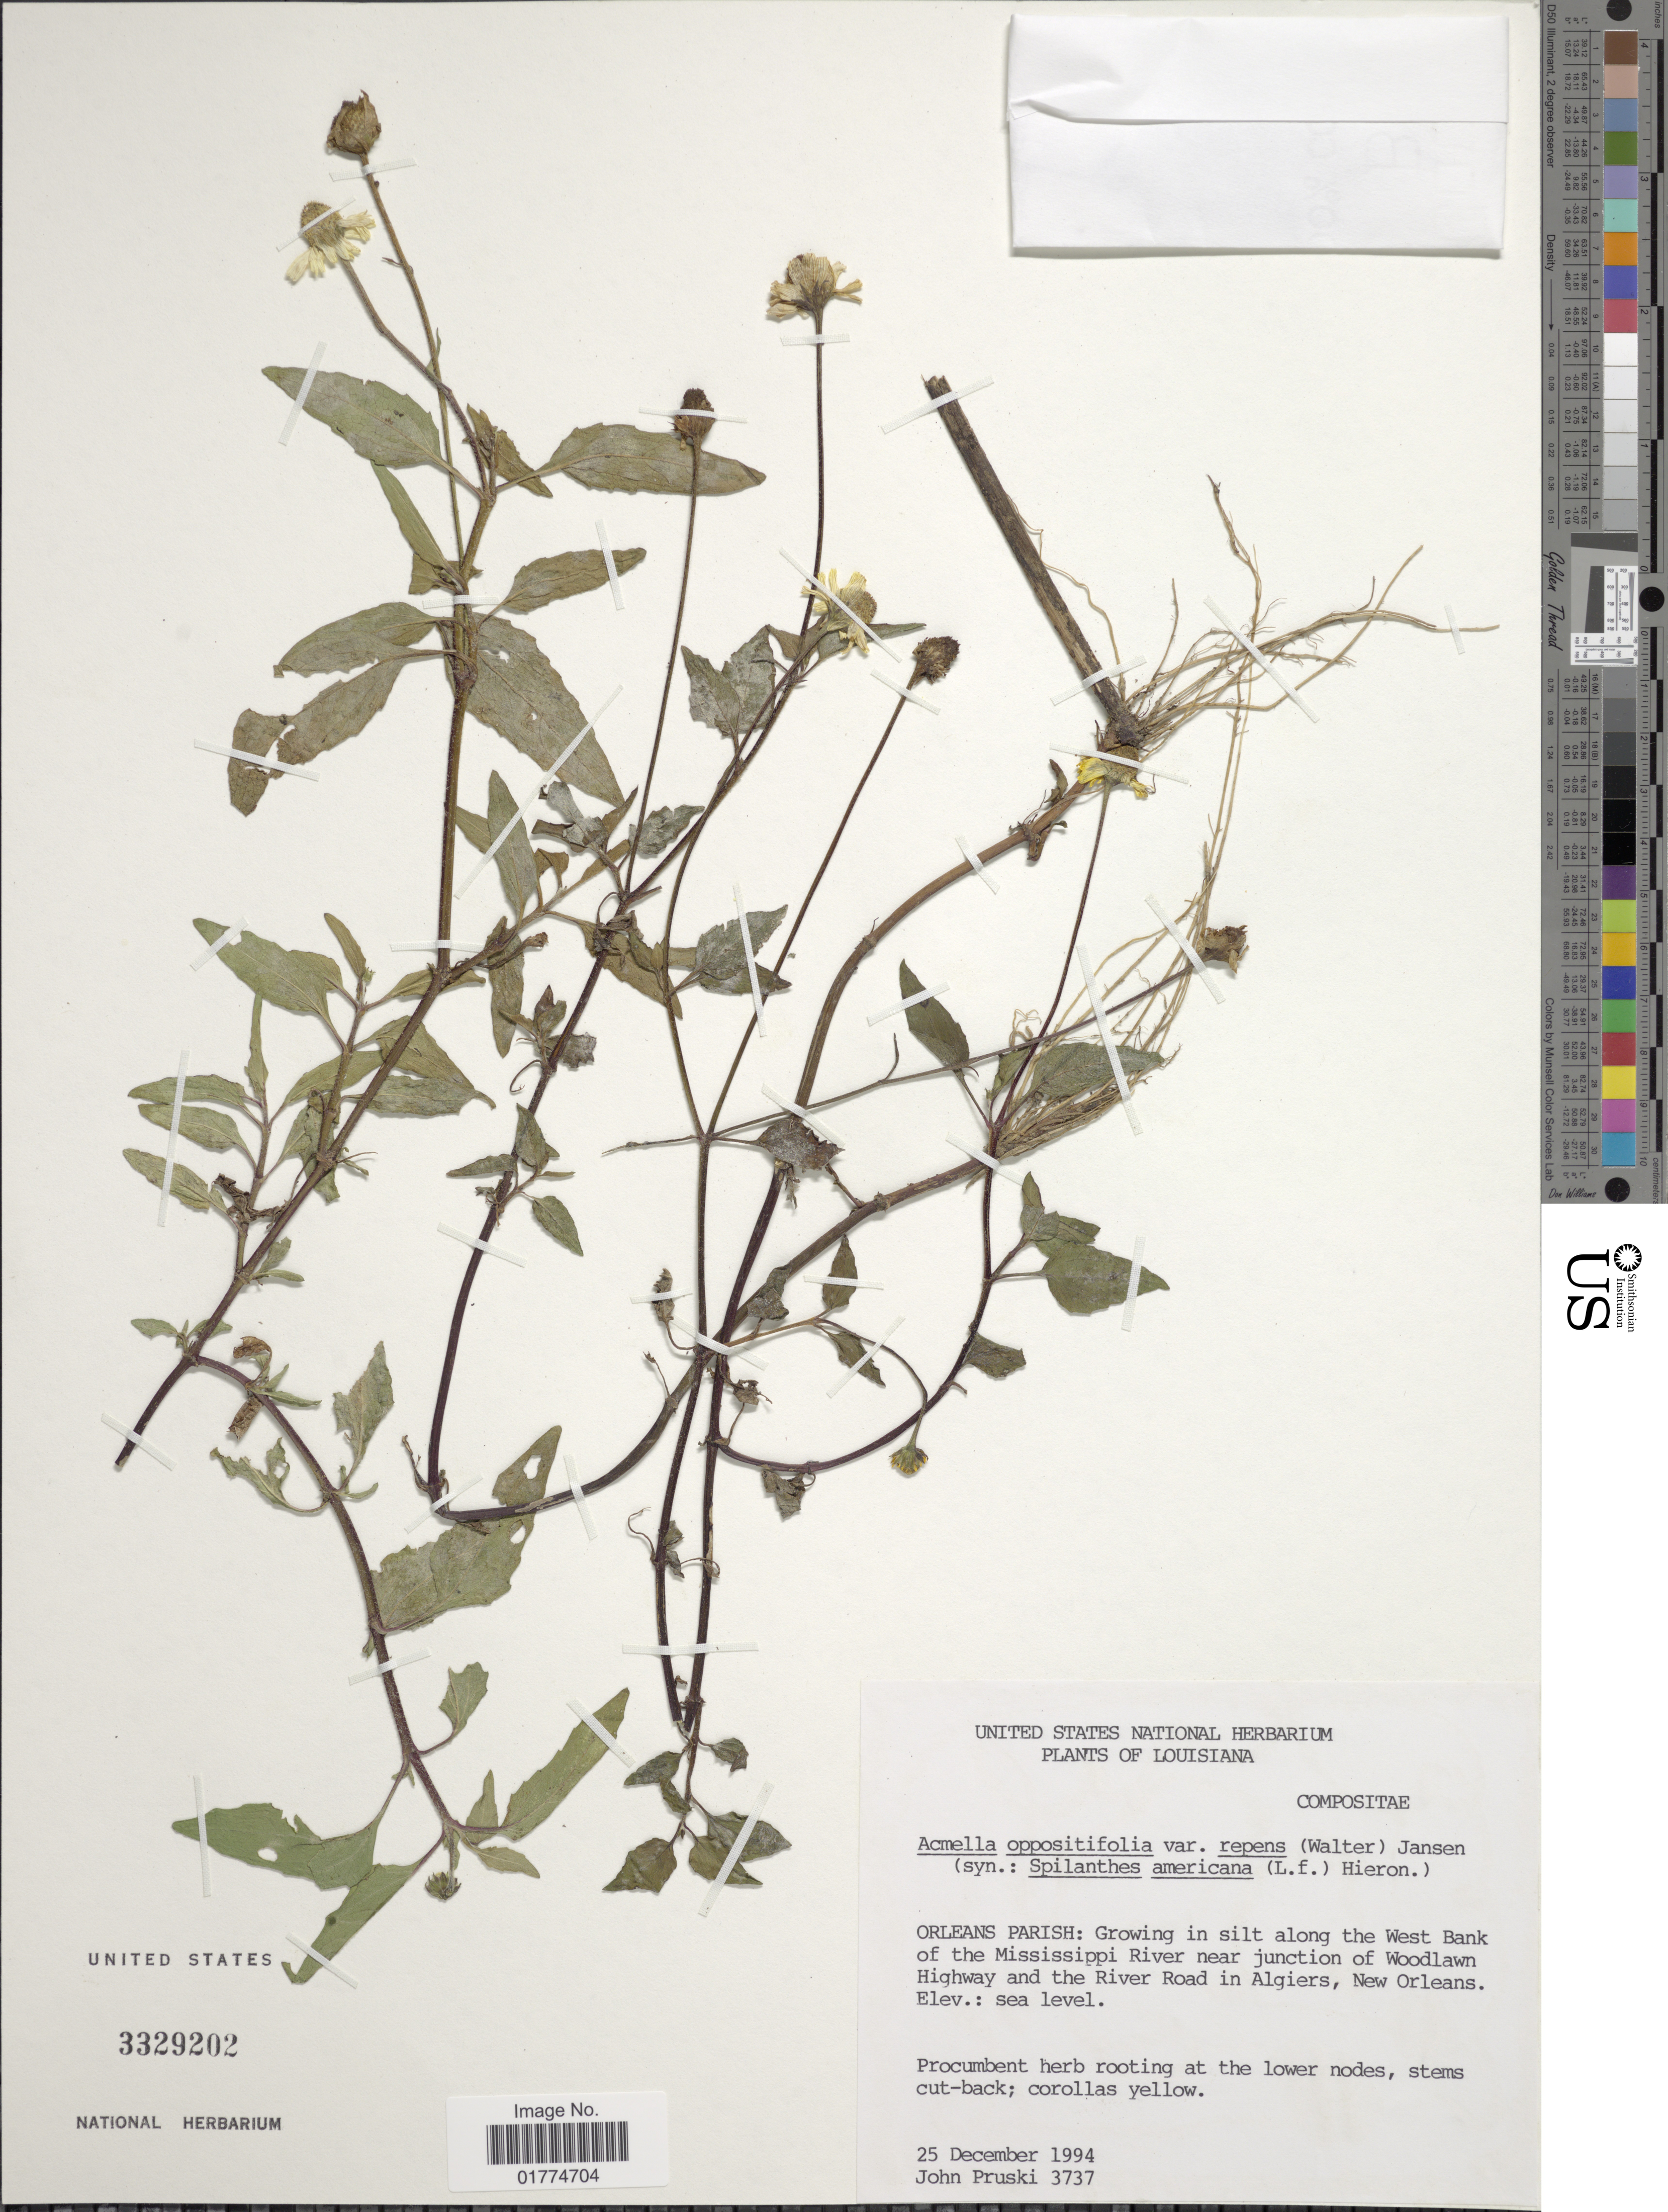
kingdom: Plantae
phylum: Tracheophyta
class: Magnoliopsida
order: Asterales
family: Asteraceae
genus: Acmella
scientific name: Acmella oppositifolia var. repens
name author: (Walter) R.K. Jansen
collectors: J. F. Pruski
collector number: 3737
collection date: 1994-12-25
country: United States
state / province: Louisiana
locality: Orleans Parish: along the West Bank of the Mississippi River near junction of Woodlawn Highway and the River Road in Algiers, New Orleans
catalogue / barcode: US 3329202